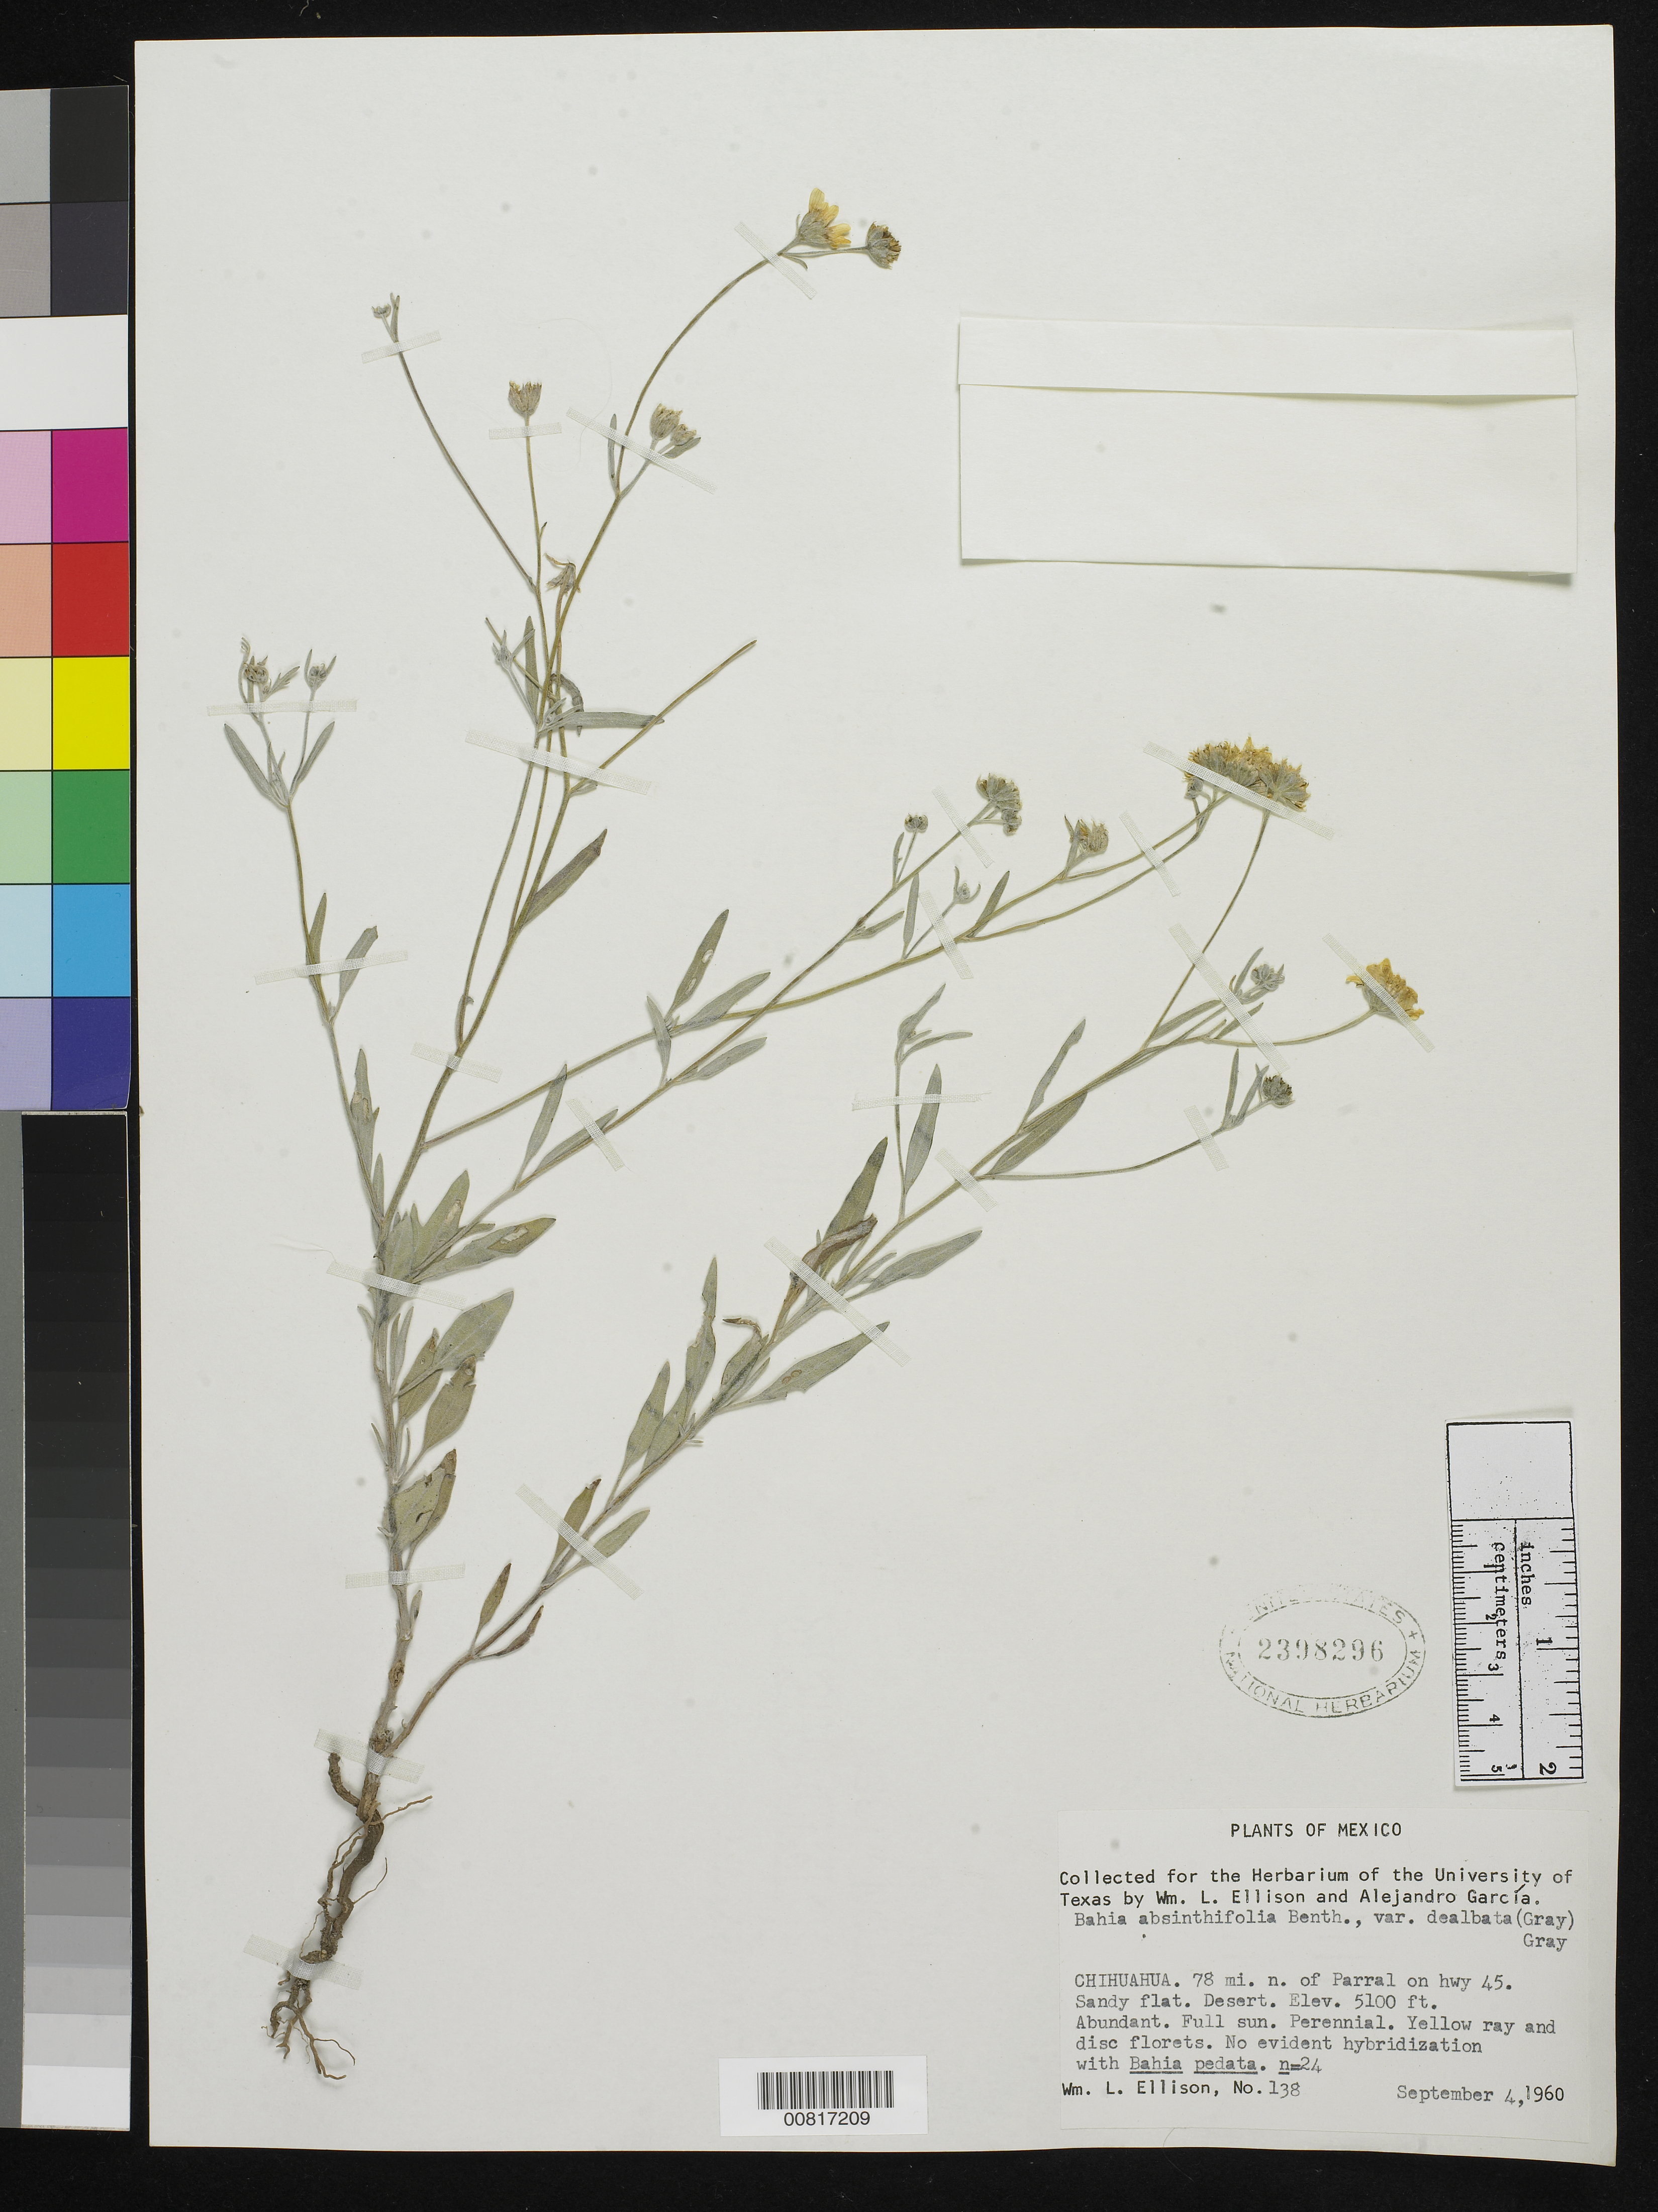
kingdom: Plantae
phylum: Tracheophyta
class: Magnoliopsida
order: Asterales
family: Asteraceae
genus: Bahia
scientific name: Bahia absinthifolia var. dealbata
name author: A. Gray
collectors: W. L. Ellison & A. García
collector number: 138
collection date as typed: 04 Sep 1960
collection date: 1960-09-04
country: Mexico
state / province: Chihuahua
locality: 78 mi. N of Parral on hwy 45.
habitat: Sandy flat. Desert.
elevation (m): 1554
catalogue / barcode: US 2398296